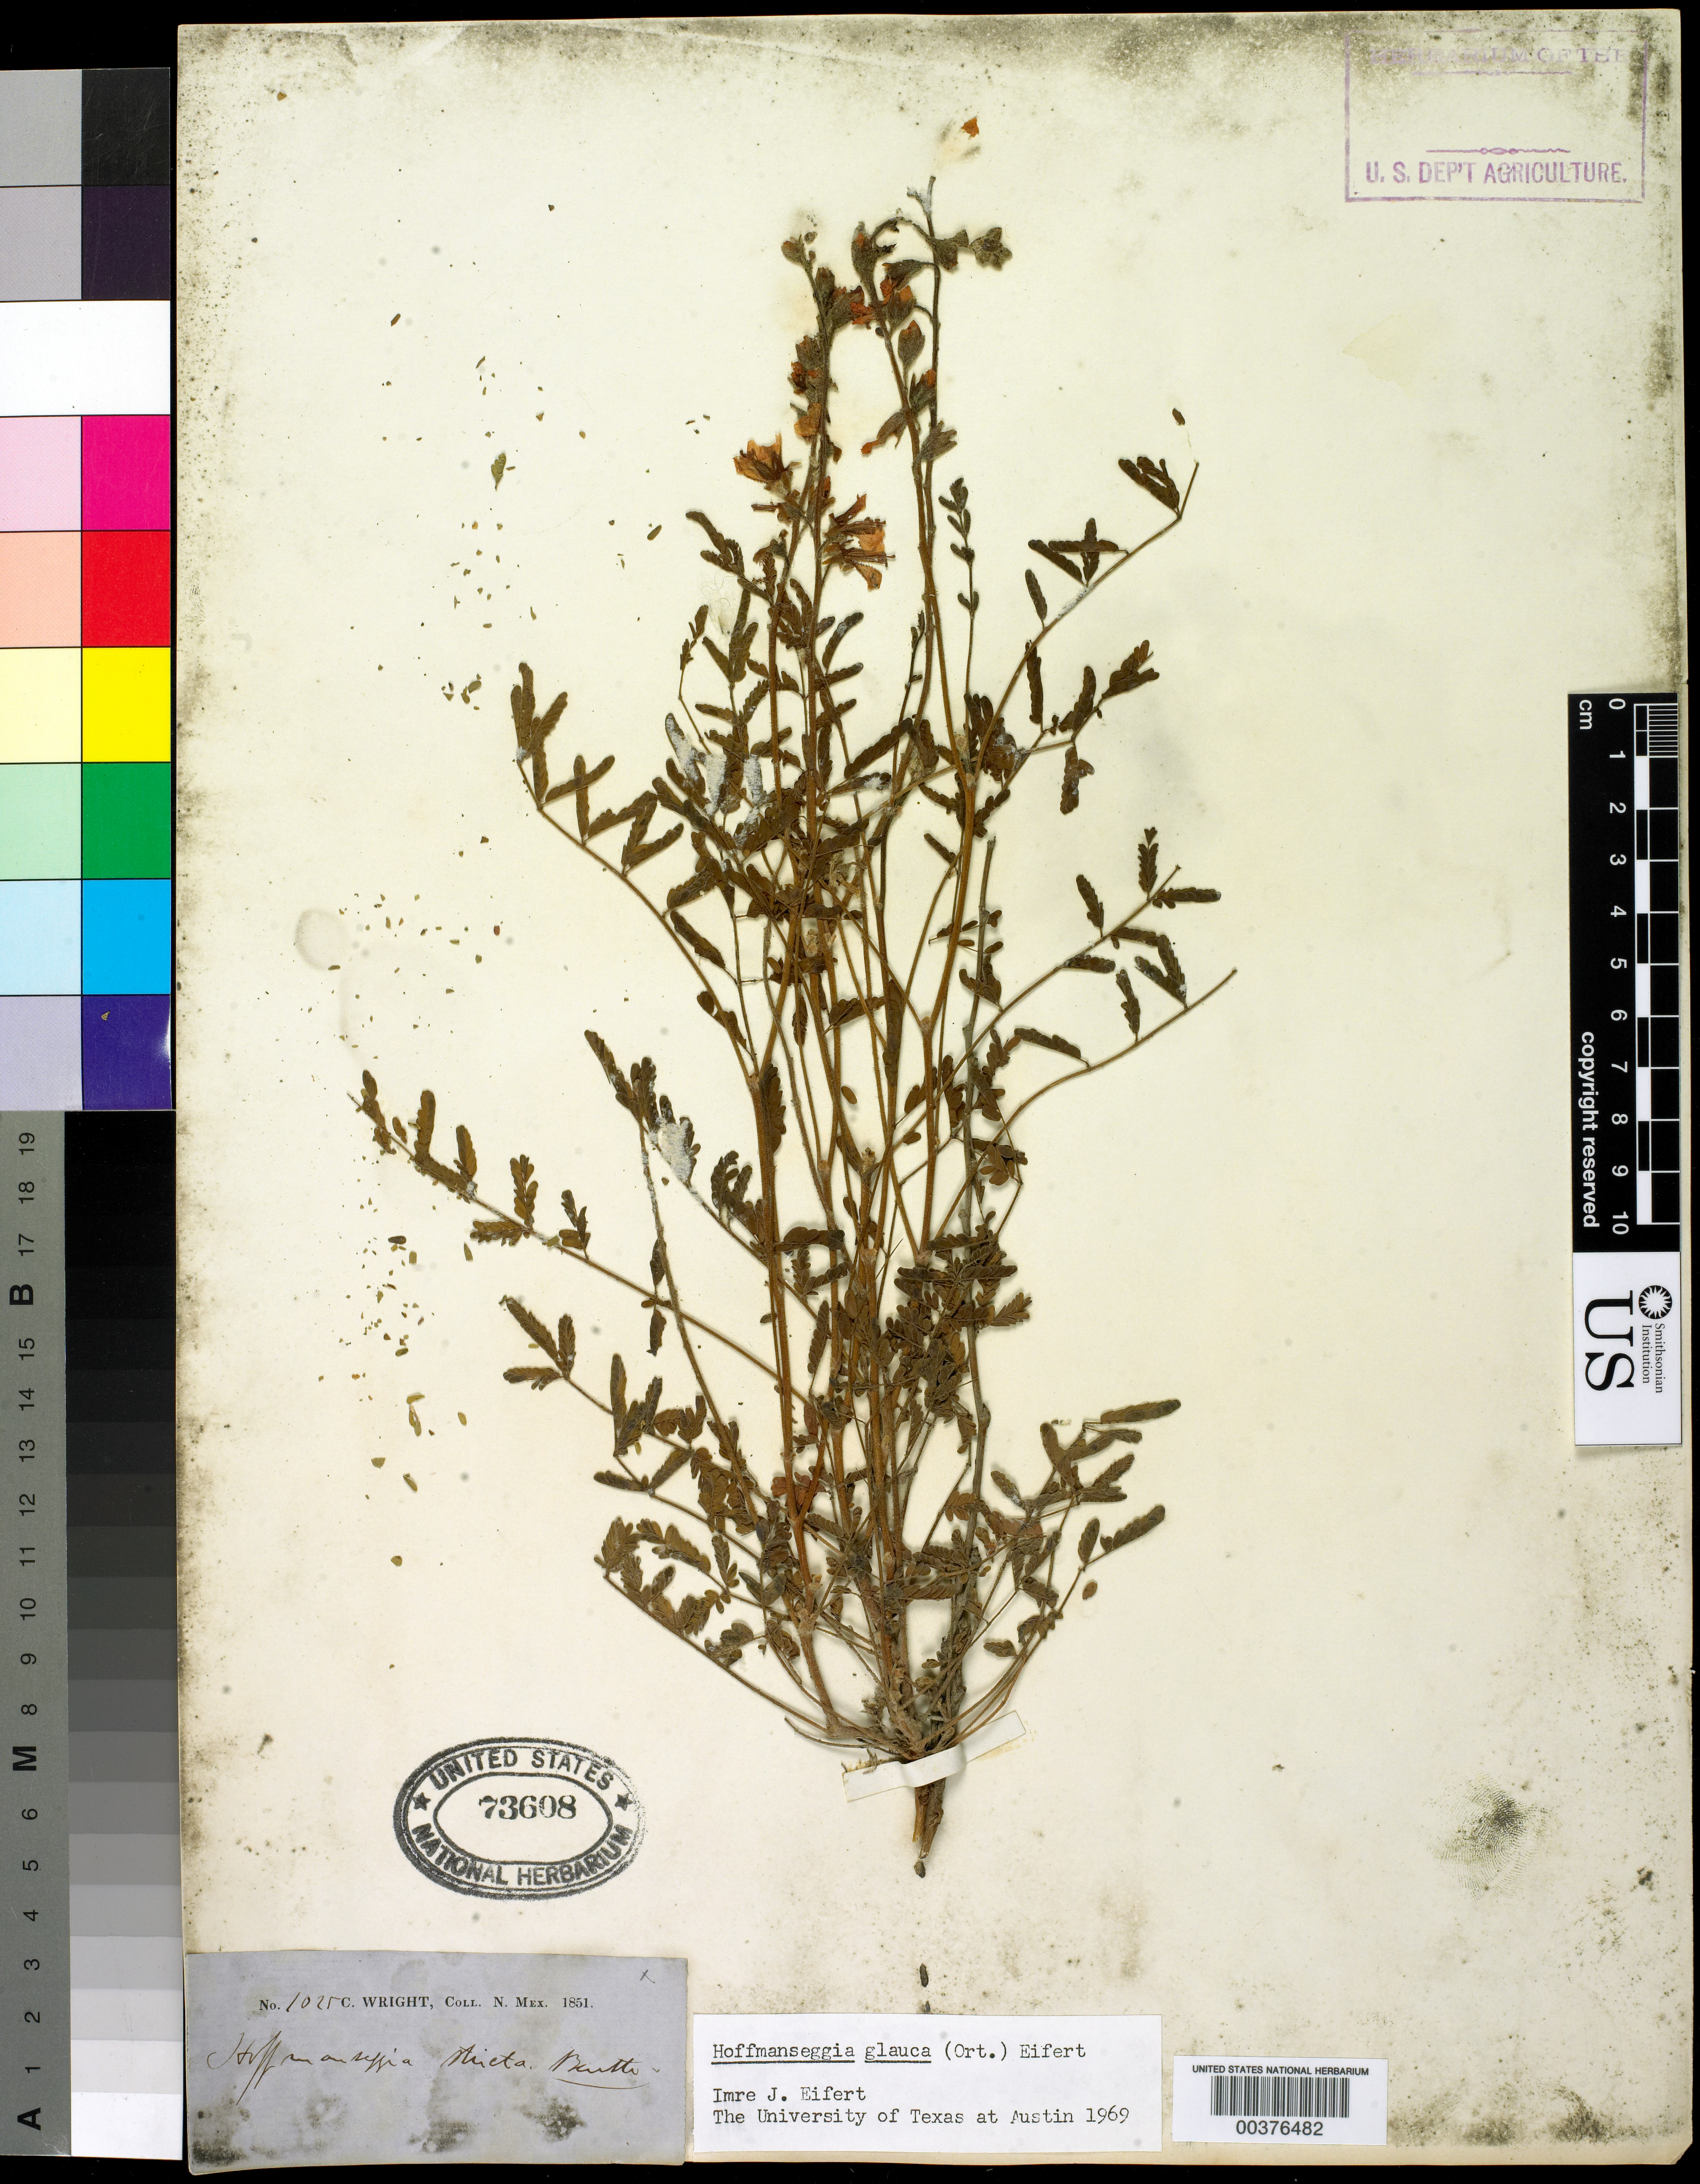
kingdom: Plantae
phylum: Tracheophyta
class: Magnoliopsida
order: Fabales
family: Fabaceae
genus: Hoffmannseggia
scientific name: Hoffmannseggia glauca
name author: (Ortega) Eifert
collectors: C. Wright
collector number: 1025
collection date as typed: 1851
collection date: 1851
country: United States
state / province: New Mexico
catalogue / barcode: US 73608